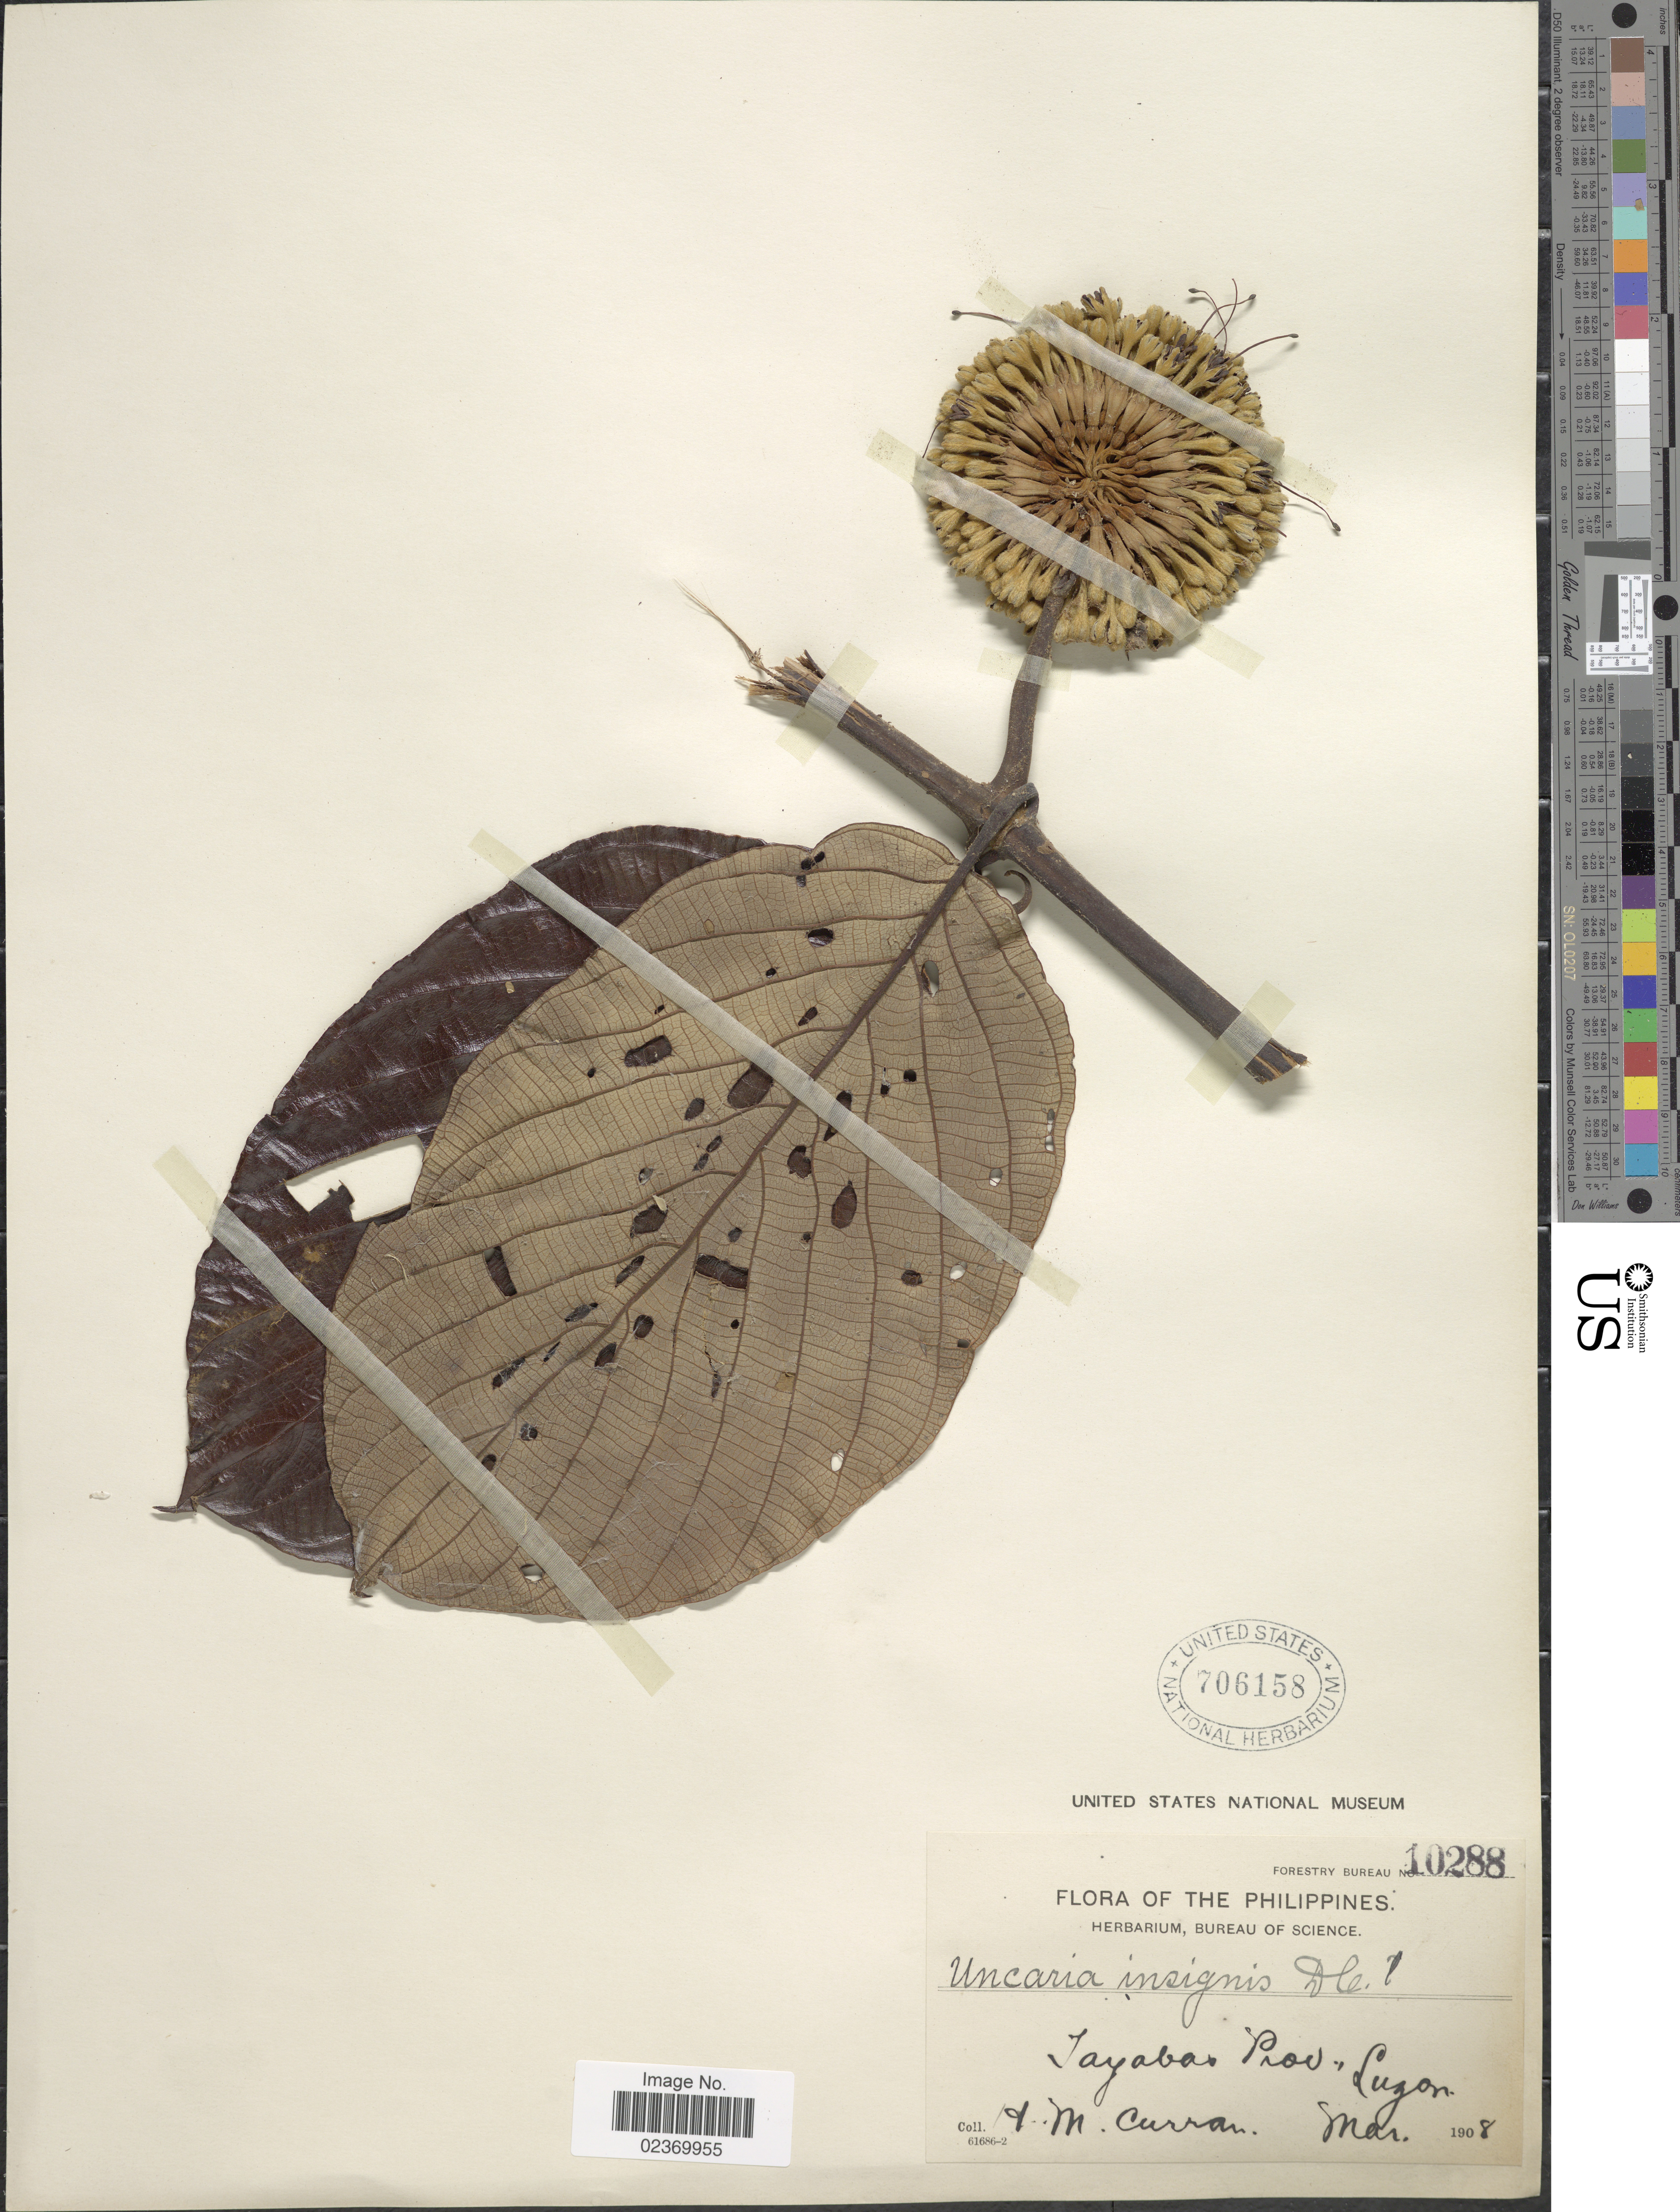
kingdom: Plantae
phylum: Tracheophyta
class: Magnoliopsida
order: Gentianales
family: Rubiaceae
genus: Uncaria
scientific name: Uncaria insignis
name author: Bartl. ex DC.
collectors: H. M. Curran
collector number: Forestry Bureau 10288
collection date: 1908-03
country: Philippines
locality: Tayabas Prov., Luzon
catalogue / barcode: US 706158